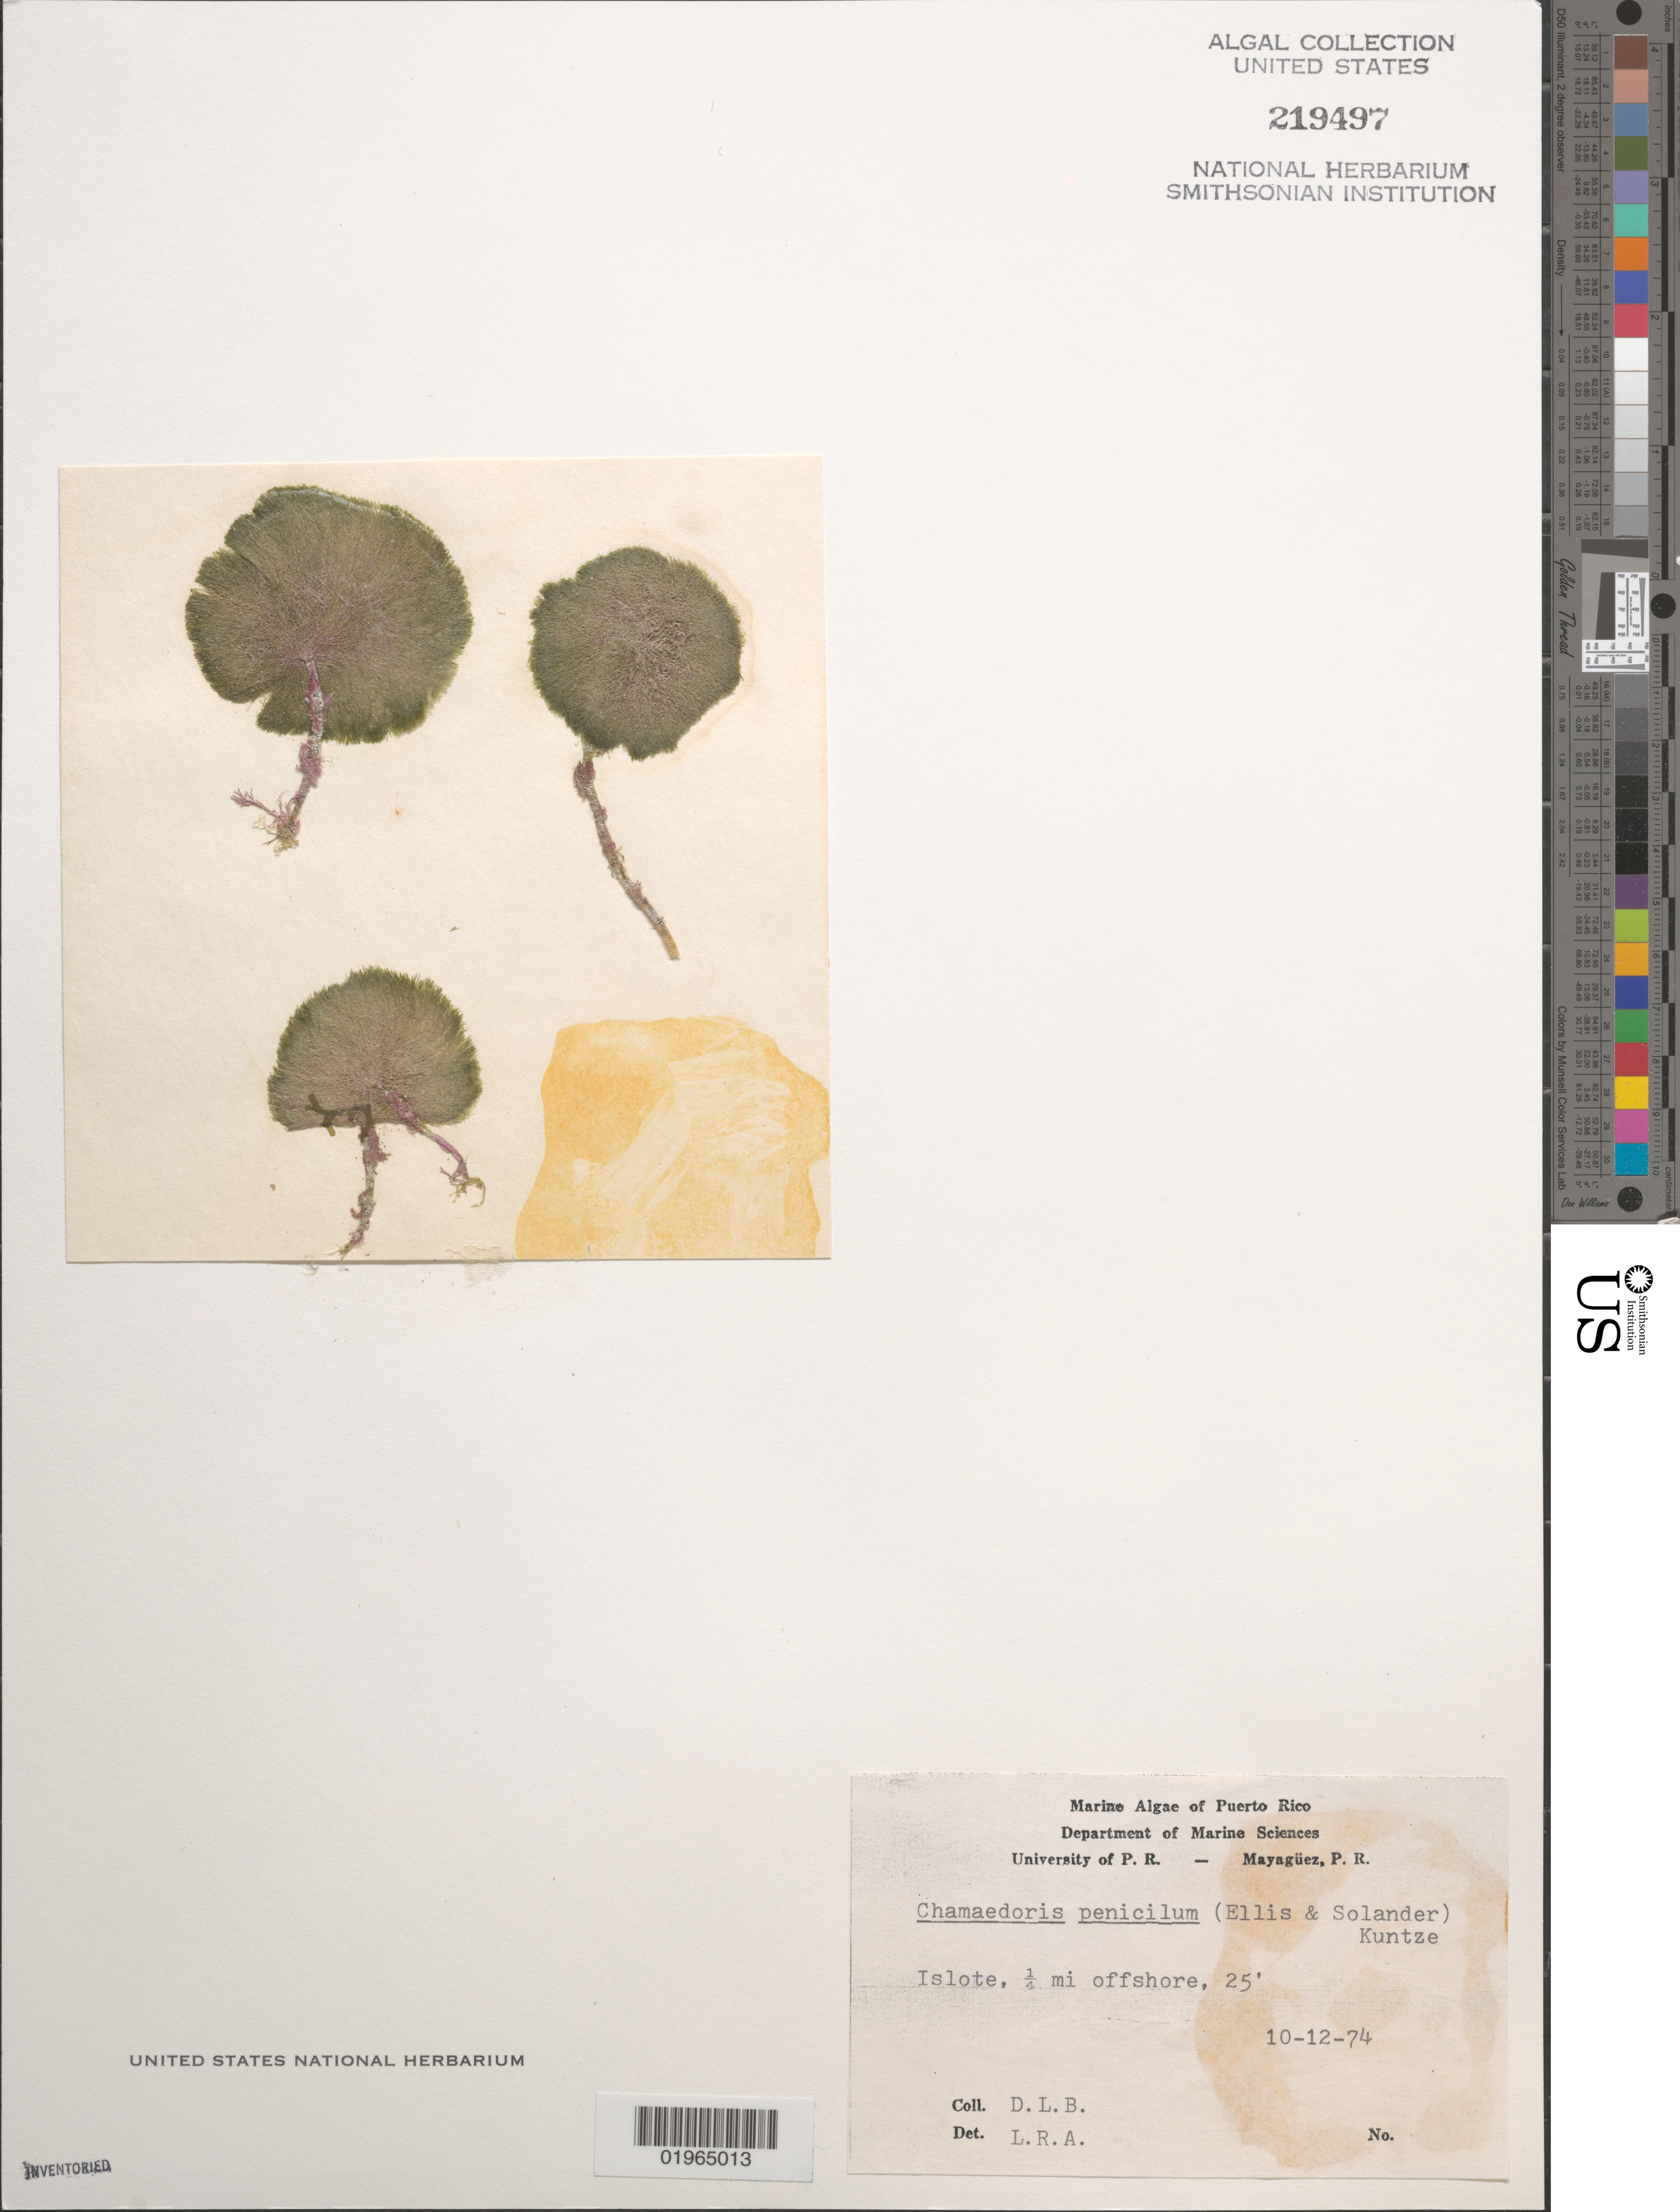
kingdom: Plantae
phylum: Chlorophyta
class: Ulvophyceae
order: Siphonocladales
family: Siphonocladaceae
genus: Chamaedoris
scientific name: Chamaedoris peniculum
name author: (J. Ellis & Sol.) Kuntze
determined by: Almodovar, L. R.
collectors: D.L. Ballantine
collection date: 1974-10-12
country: Puerto Rico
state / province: Arecibo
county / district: Islote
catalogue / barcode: US 219497